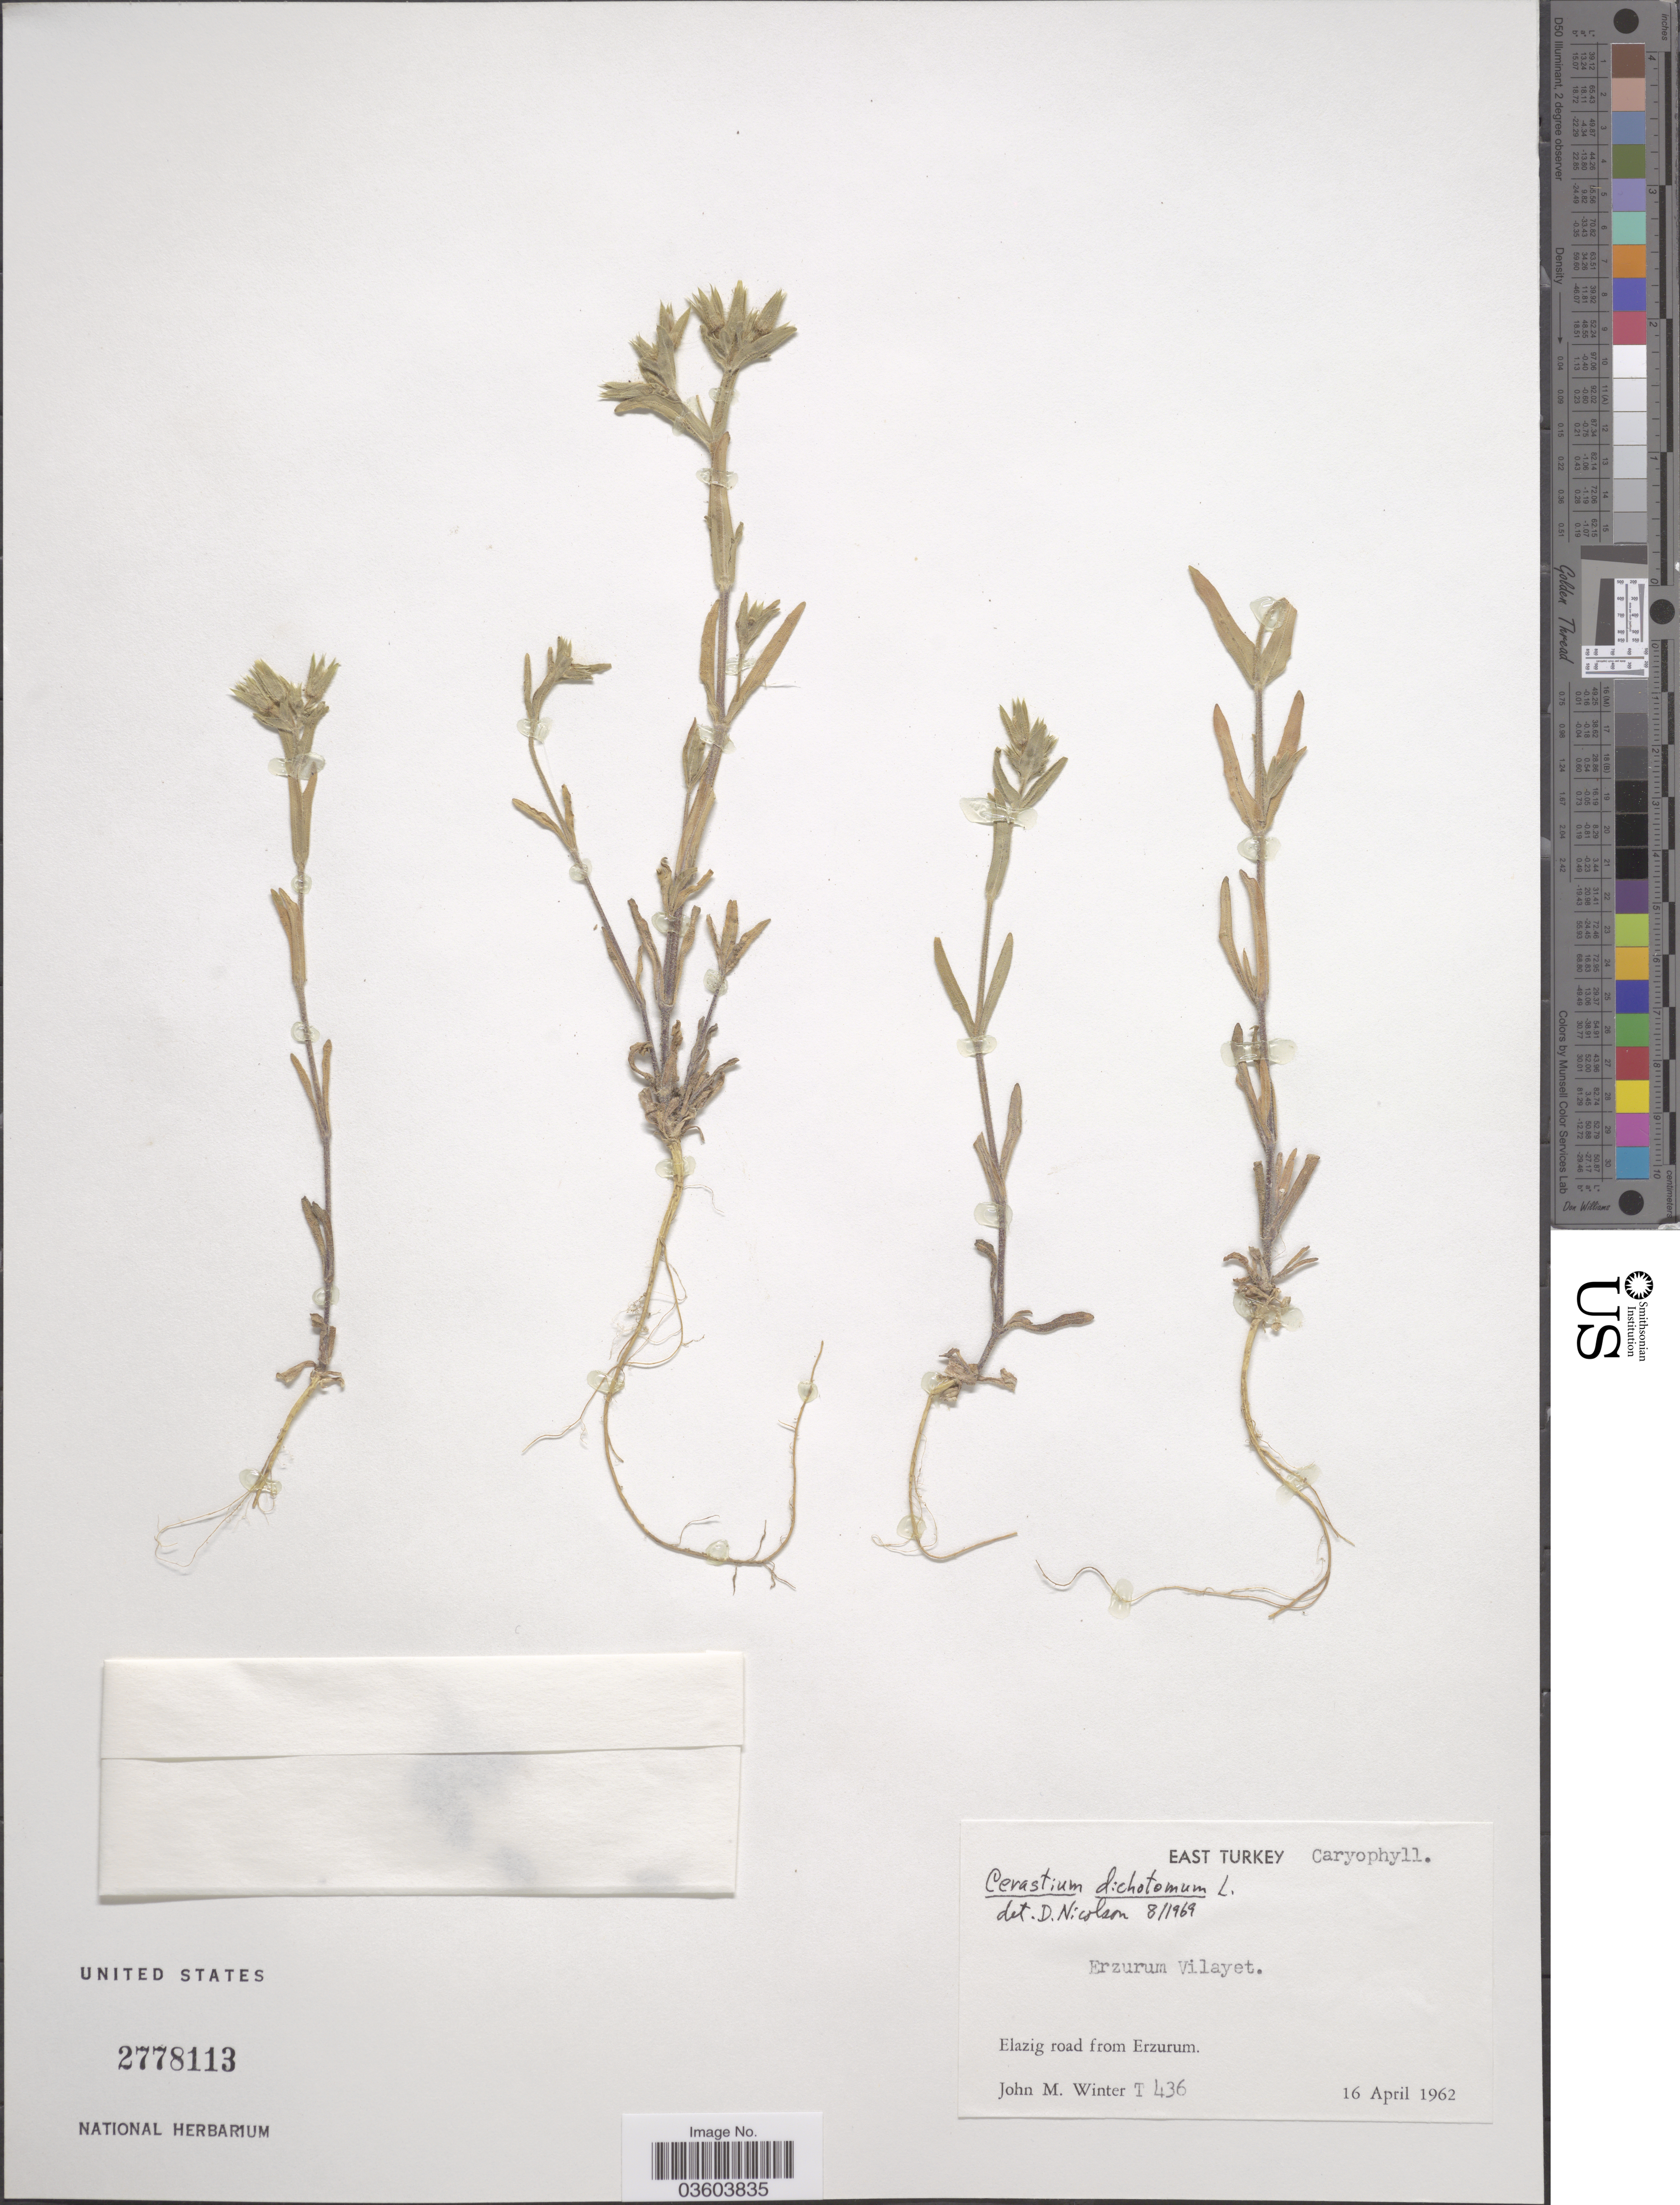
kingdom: Plantae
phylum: Tracheophyta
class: Magnoliopsida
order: Caryophyllales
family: Caryophyllaceae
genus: Cerastium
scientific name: Cerastium dichotomum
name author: L.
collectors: J. M. Winter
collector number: T436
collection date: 1962-04-16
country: Turkey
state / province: Erzurum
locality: East Turkey. Elazig road from Erzurum.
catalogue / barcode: US 2778113